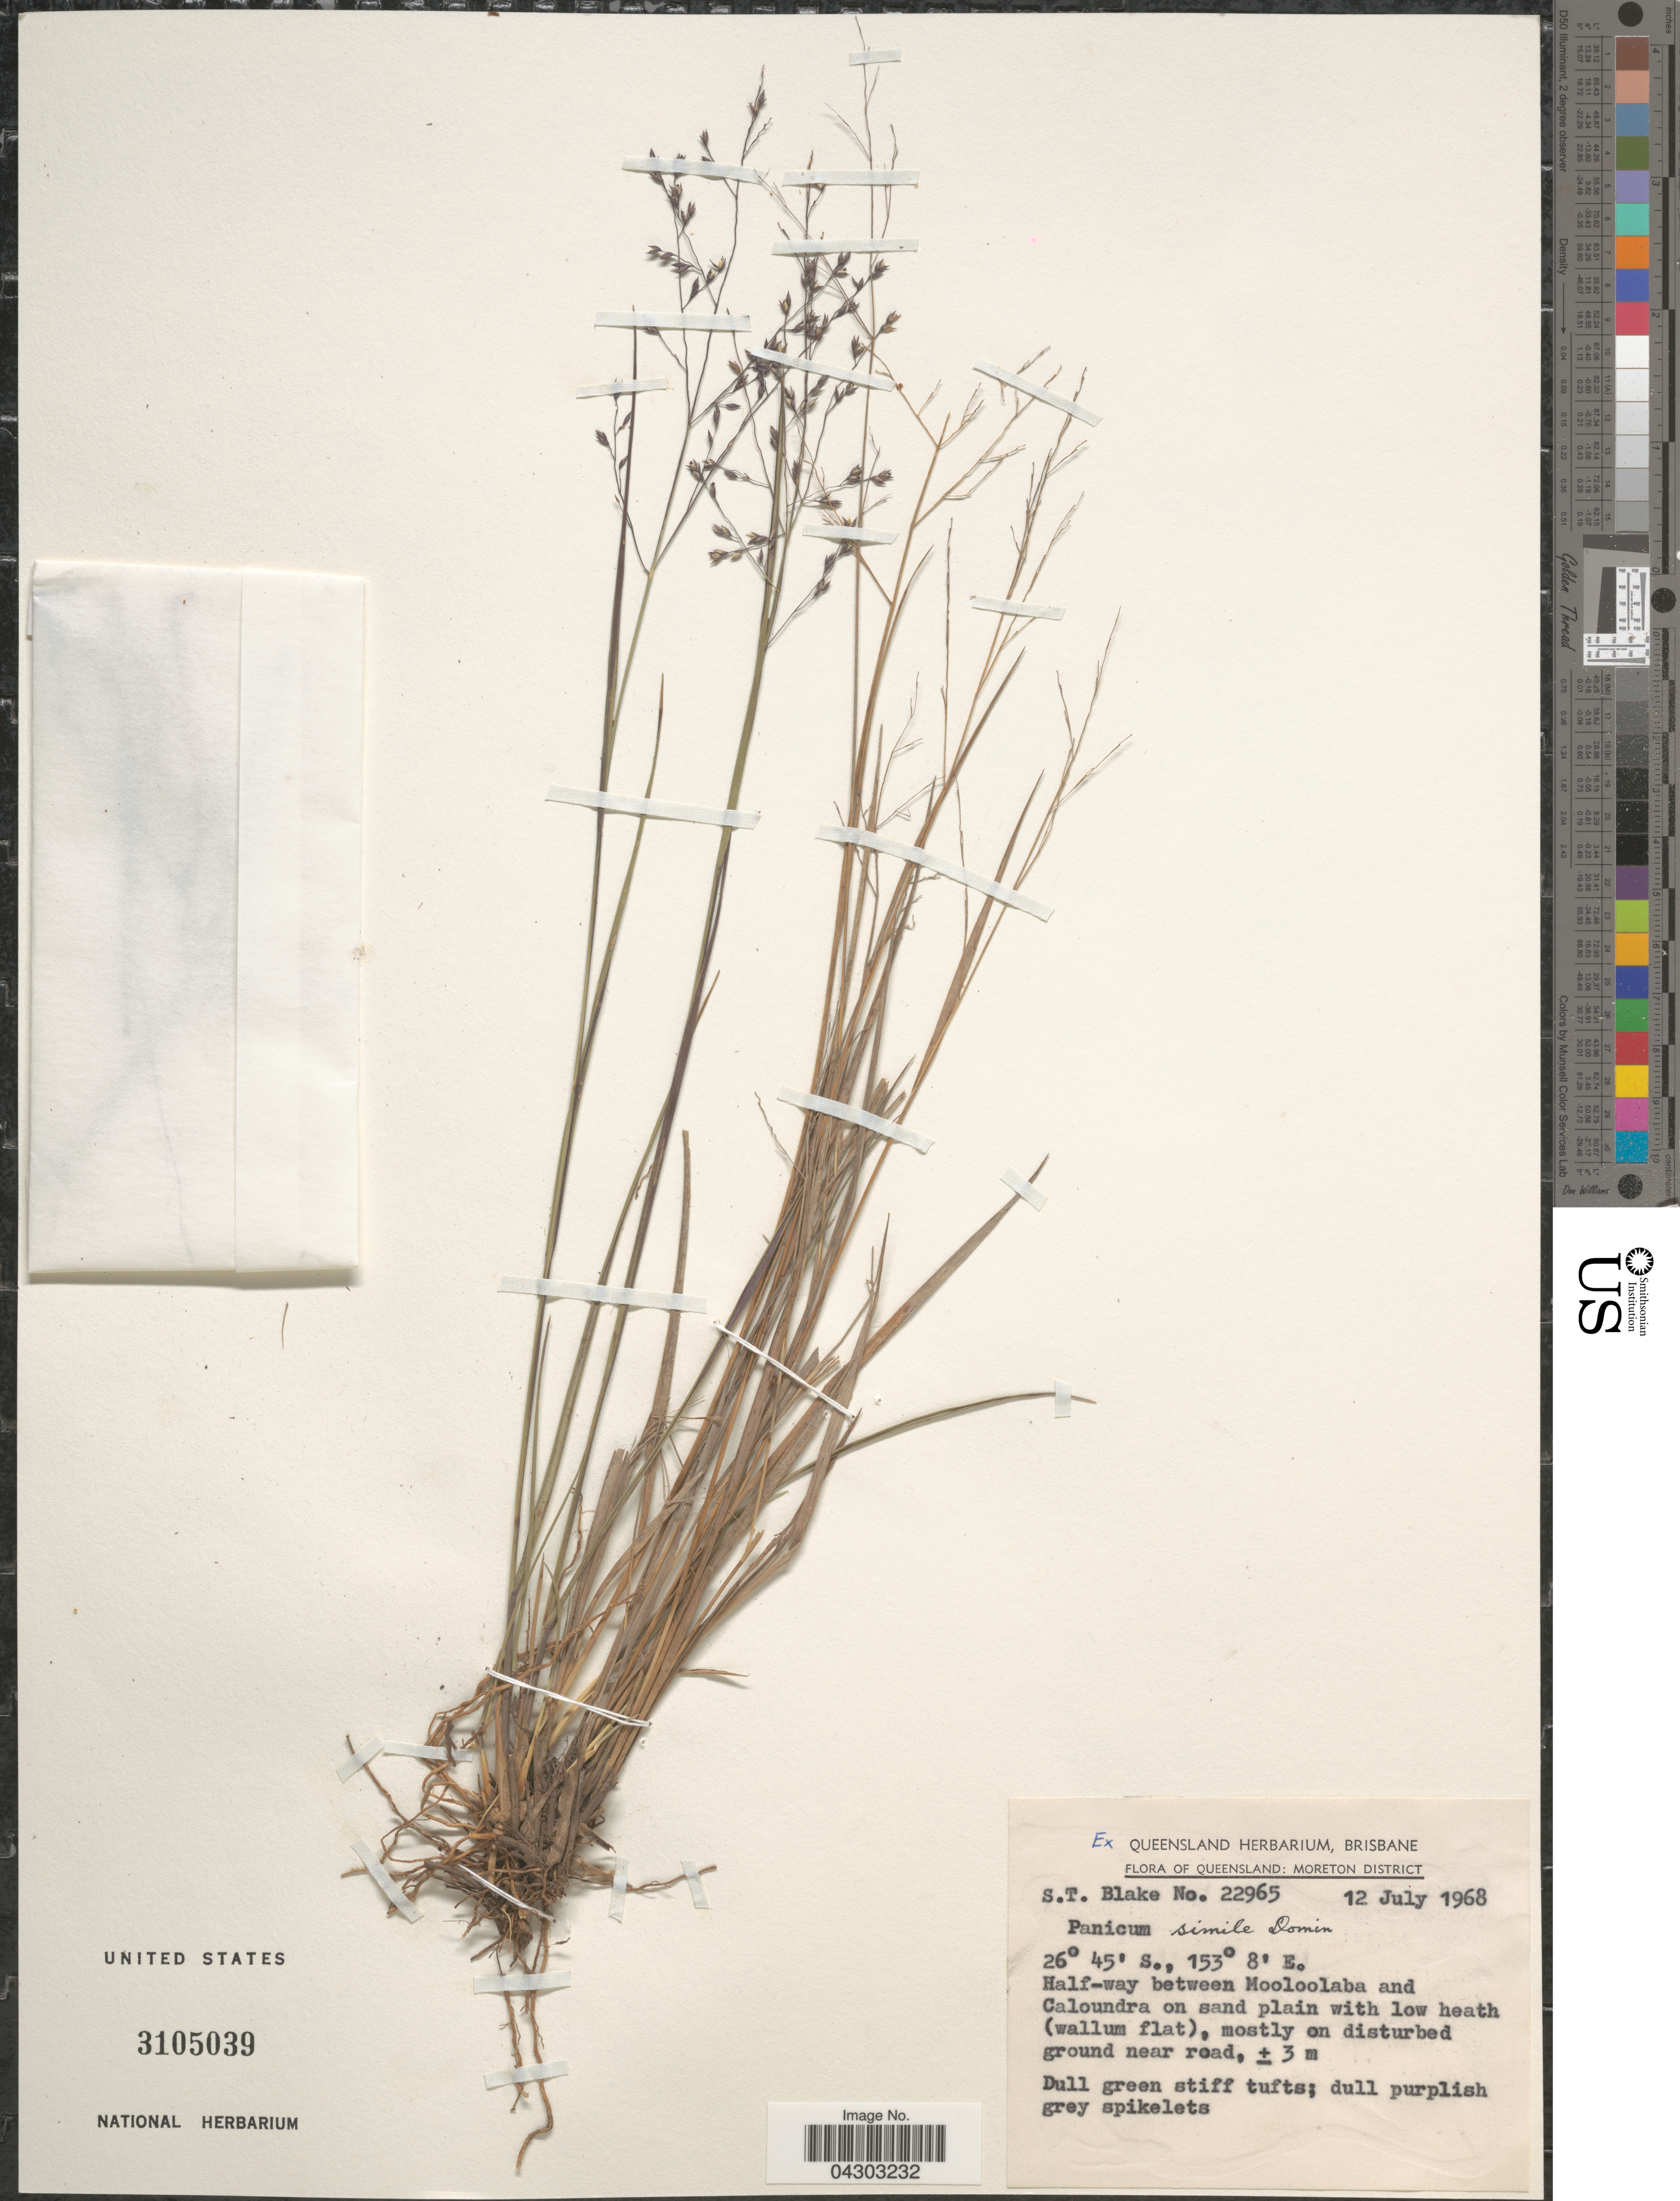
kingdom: Plantae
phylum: Tracheophyta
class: Liliopsida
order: Poales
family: Poaceae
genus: Panicum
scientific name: Panicum simile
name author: Domin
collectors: S. T. Blake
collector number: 22965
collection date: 1968-07-12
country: Australia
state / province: Queensland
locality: Moreton District. Half-way between Mooloolaba and Caloundra on sand plain with low heath (wallum flat), mostly on disturbed ground near road.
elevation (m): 3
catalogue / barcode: US 3105039